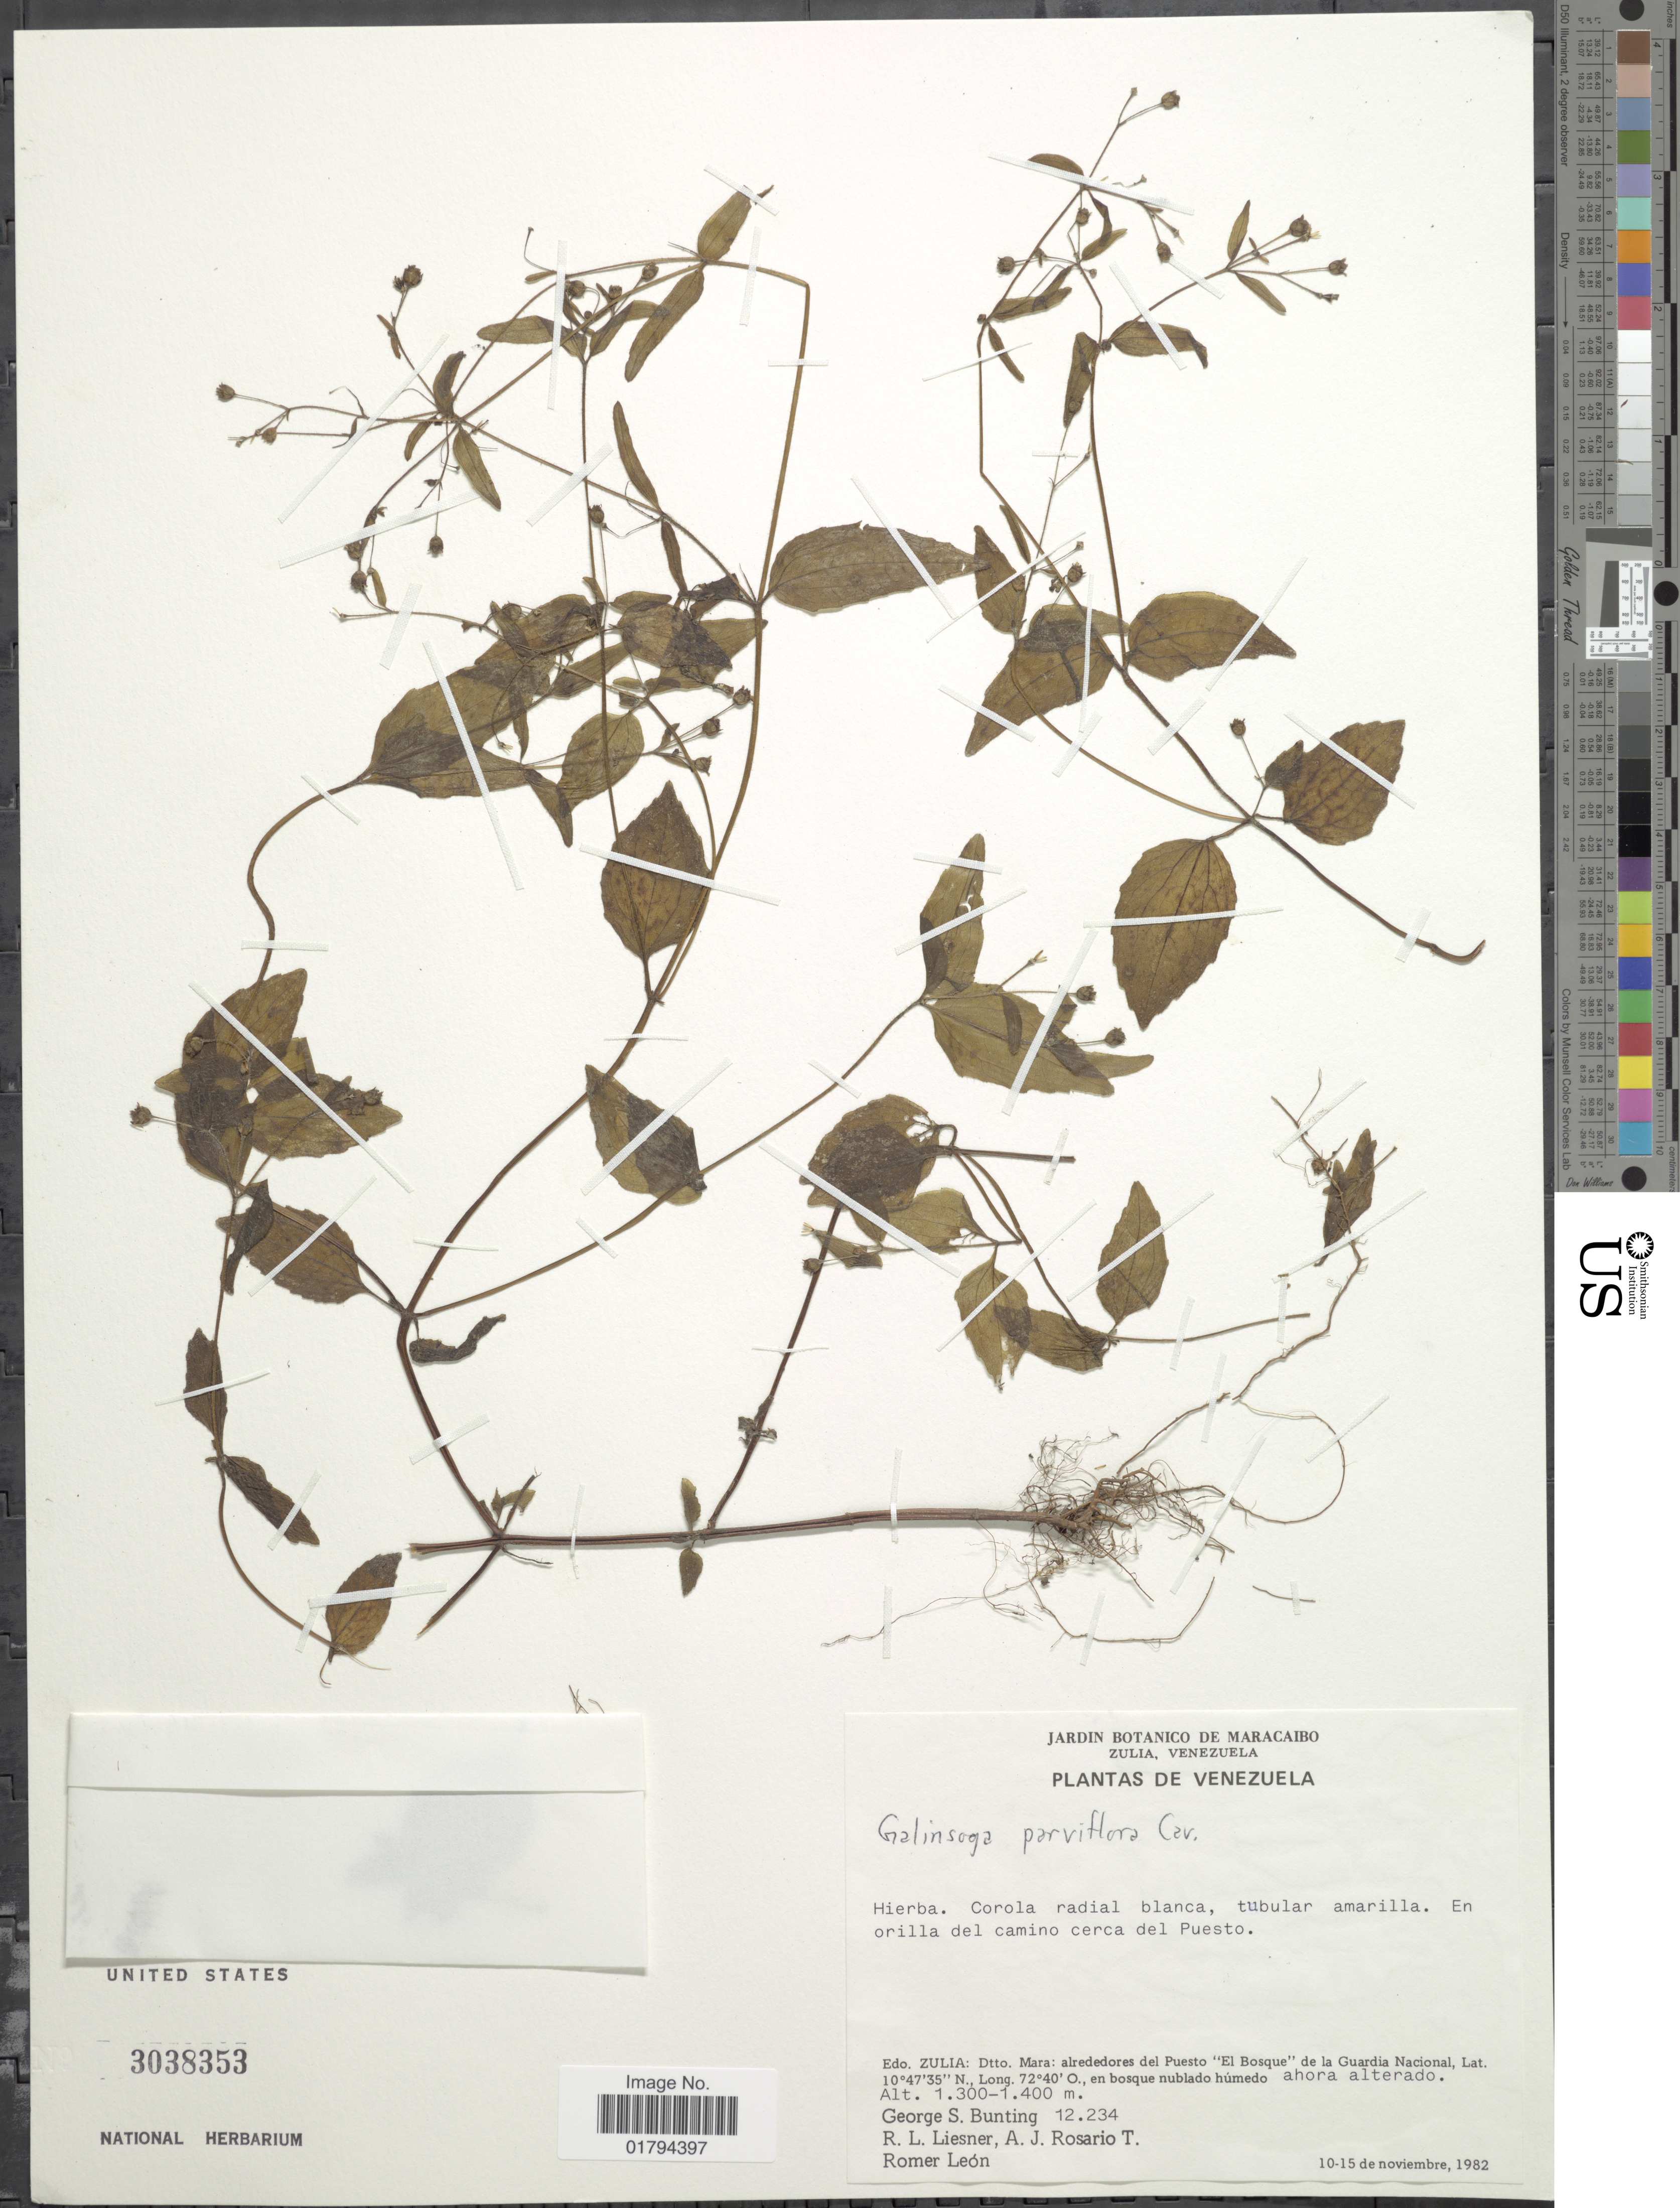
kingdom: Plantae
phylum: Tracheophyta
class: Magnoliopsida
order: Asterales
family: Asteraceae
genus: Galinsoga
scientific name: Galinsoga parviflora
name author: Cav.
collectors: G. S. Bunting, R. L. Liesner, A. Rosario T. & R. A. León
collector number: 12234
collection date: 1982-11-10/1982-11-15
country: Venezuela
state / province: Zulia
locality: Dtto. Mara: alrededores del Puesto "El Bosque"de la Guardia Nacional, en bosque nublado humedo ahora alterado.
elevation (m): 1300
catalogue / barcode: US 3038353